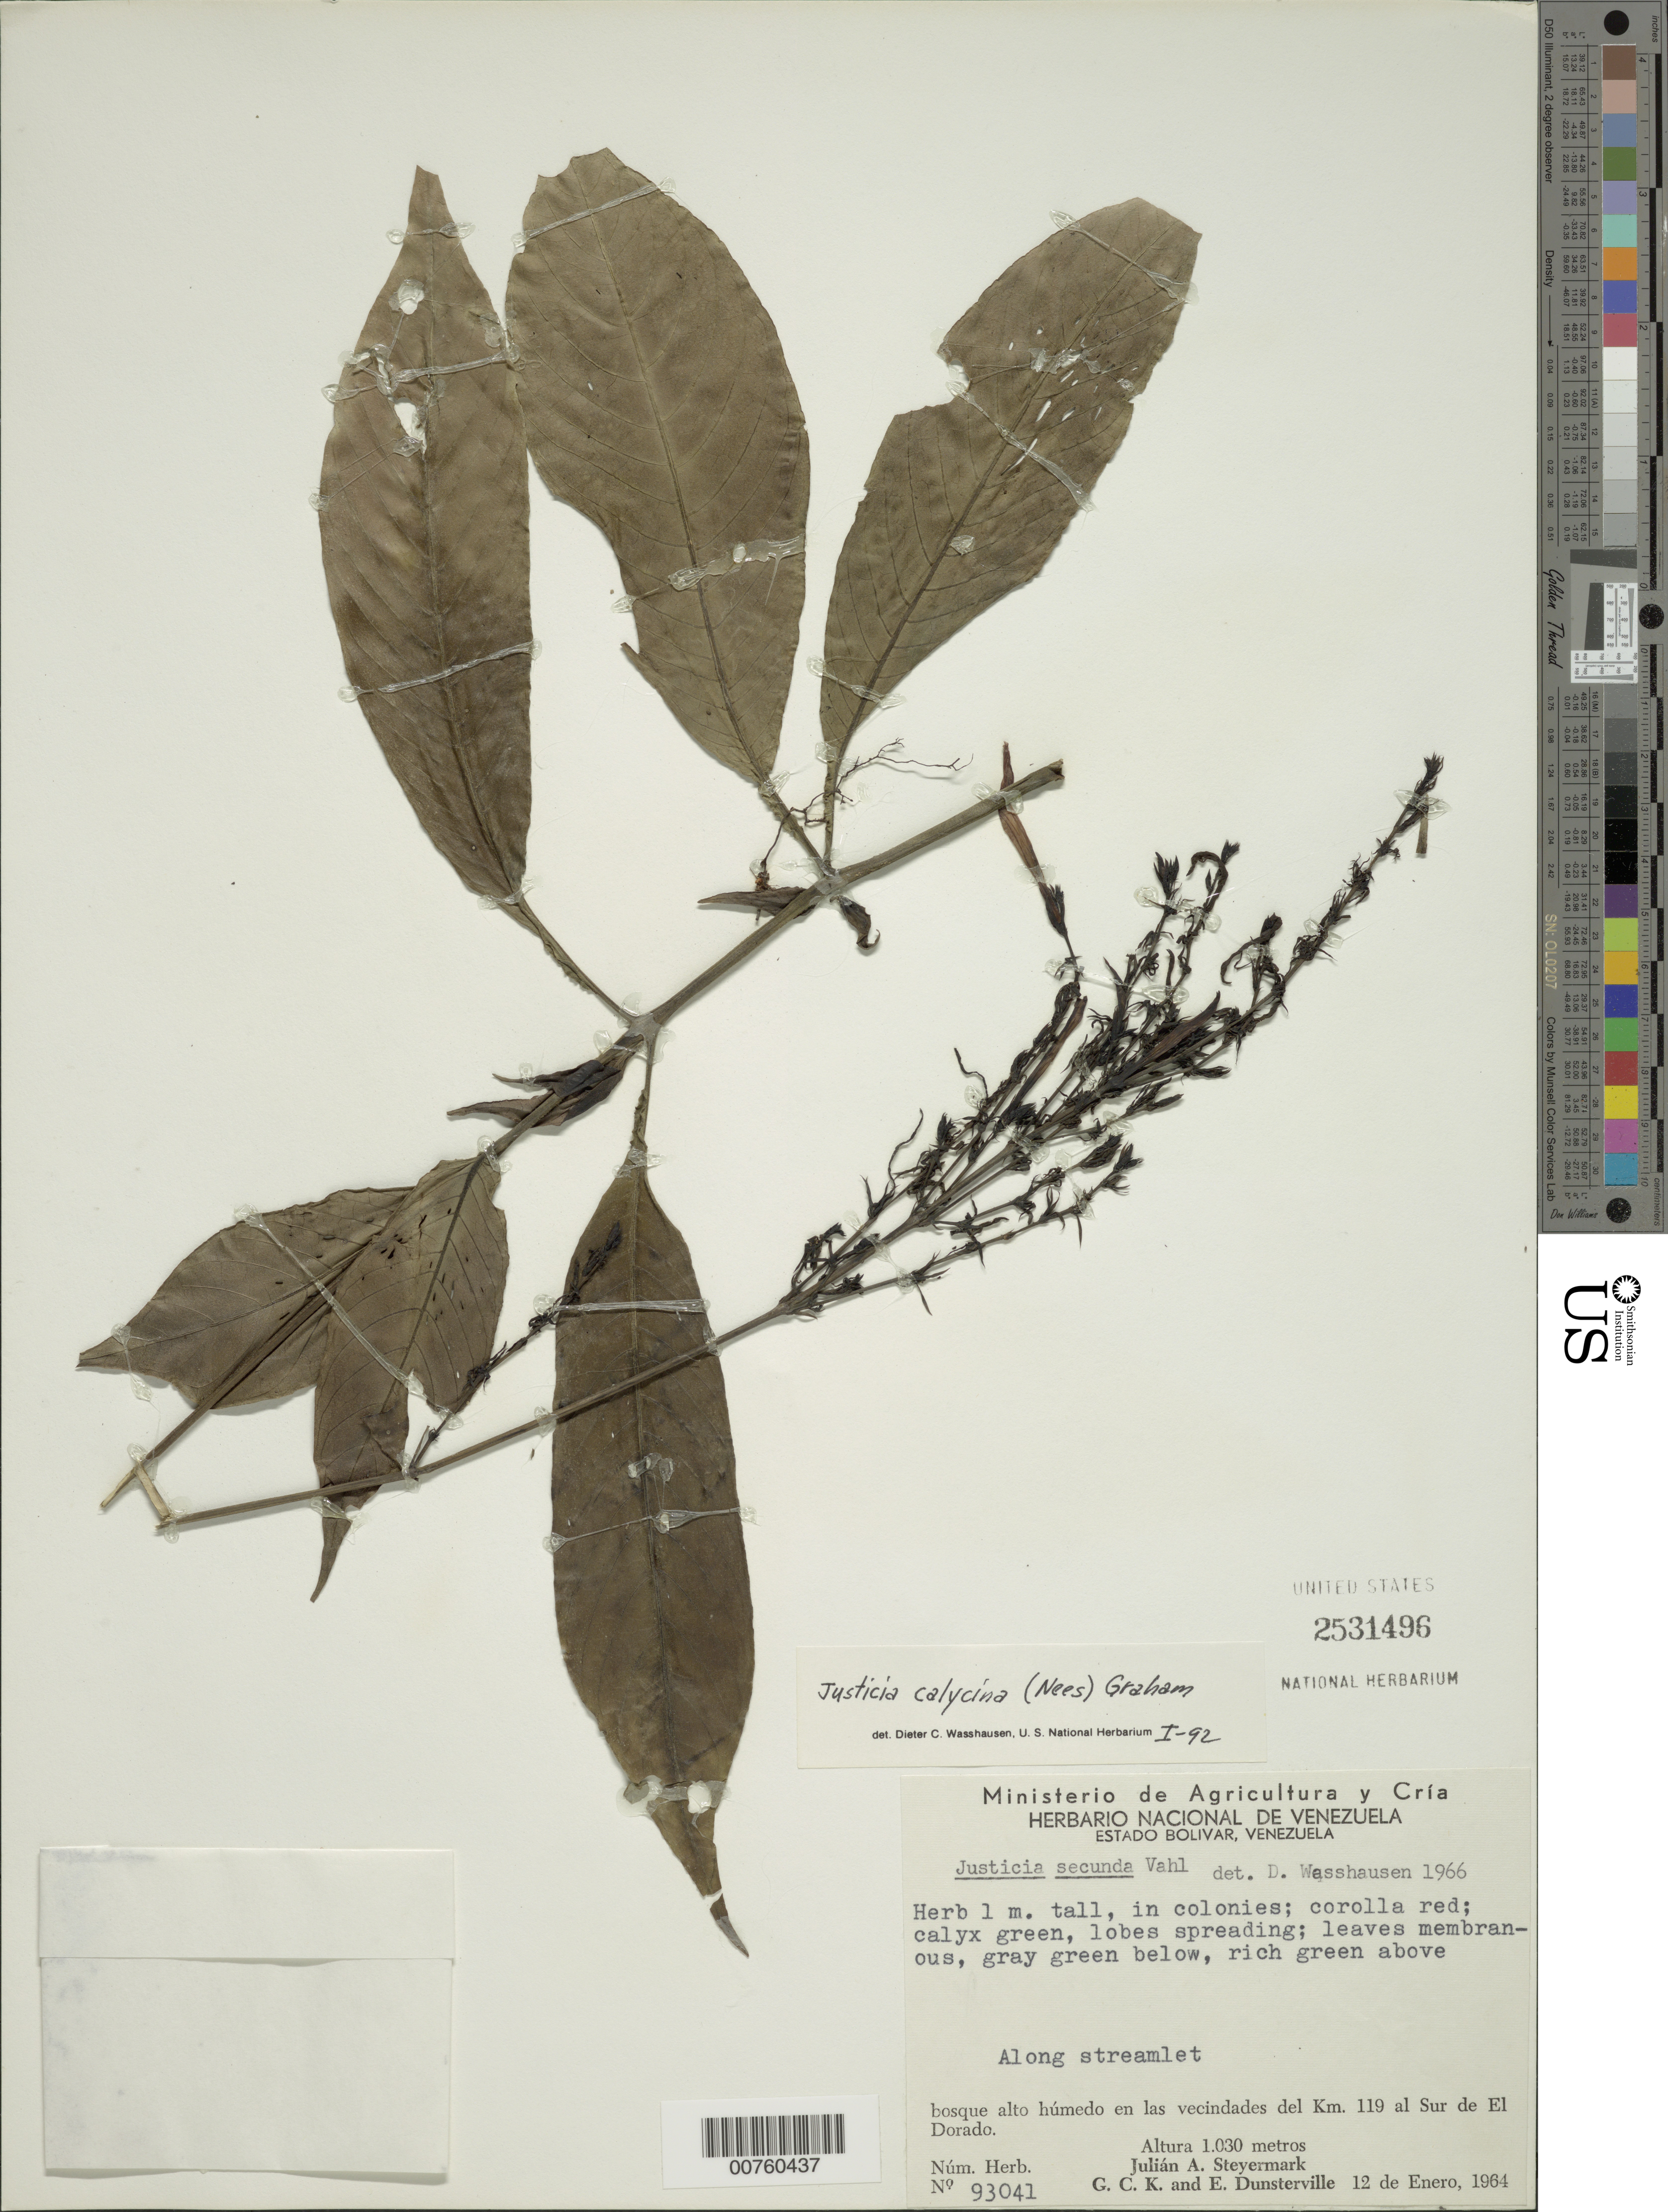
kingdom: Plantae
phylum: Tracheophyta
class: Magnoliopsida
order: Lamiales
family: Acanthaceae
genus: Justicia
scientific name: Justicia calycina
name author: (Nees) V.A.W. Graham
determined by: Wasshausen, Dieter C., (BOT), Smithsonian Institution - National Museum of Natural History (UNITED STATES)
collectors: J. Steyermark, G. C. K. Dunsterville & E. Dunsterville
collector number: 93041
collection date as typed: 12-Jan-64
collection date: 1964-01-12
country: Venezuela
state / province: Bolívar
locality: El Dorado, S of; km 119 vic.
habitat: Bosque alto húmedo en las vecindades, along streamlet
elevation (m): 1030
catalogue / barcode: US 2531496